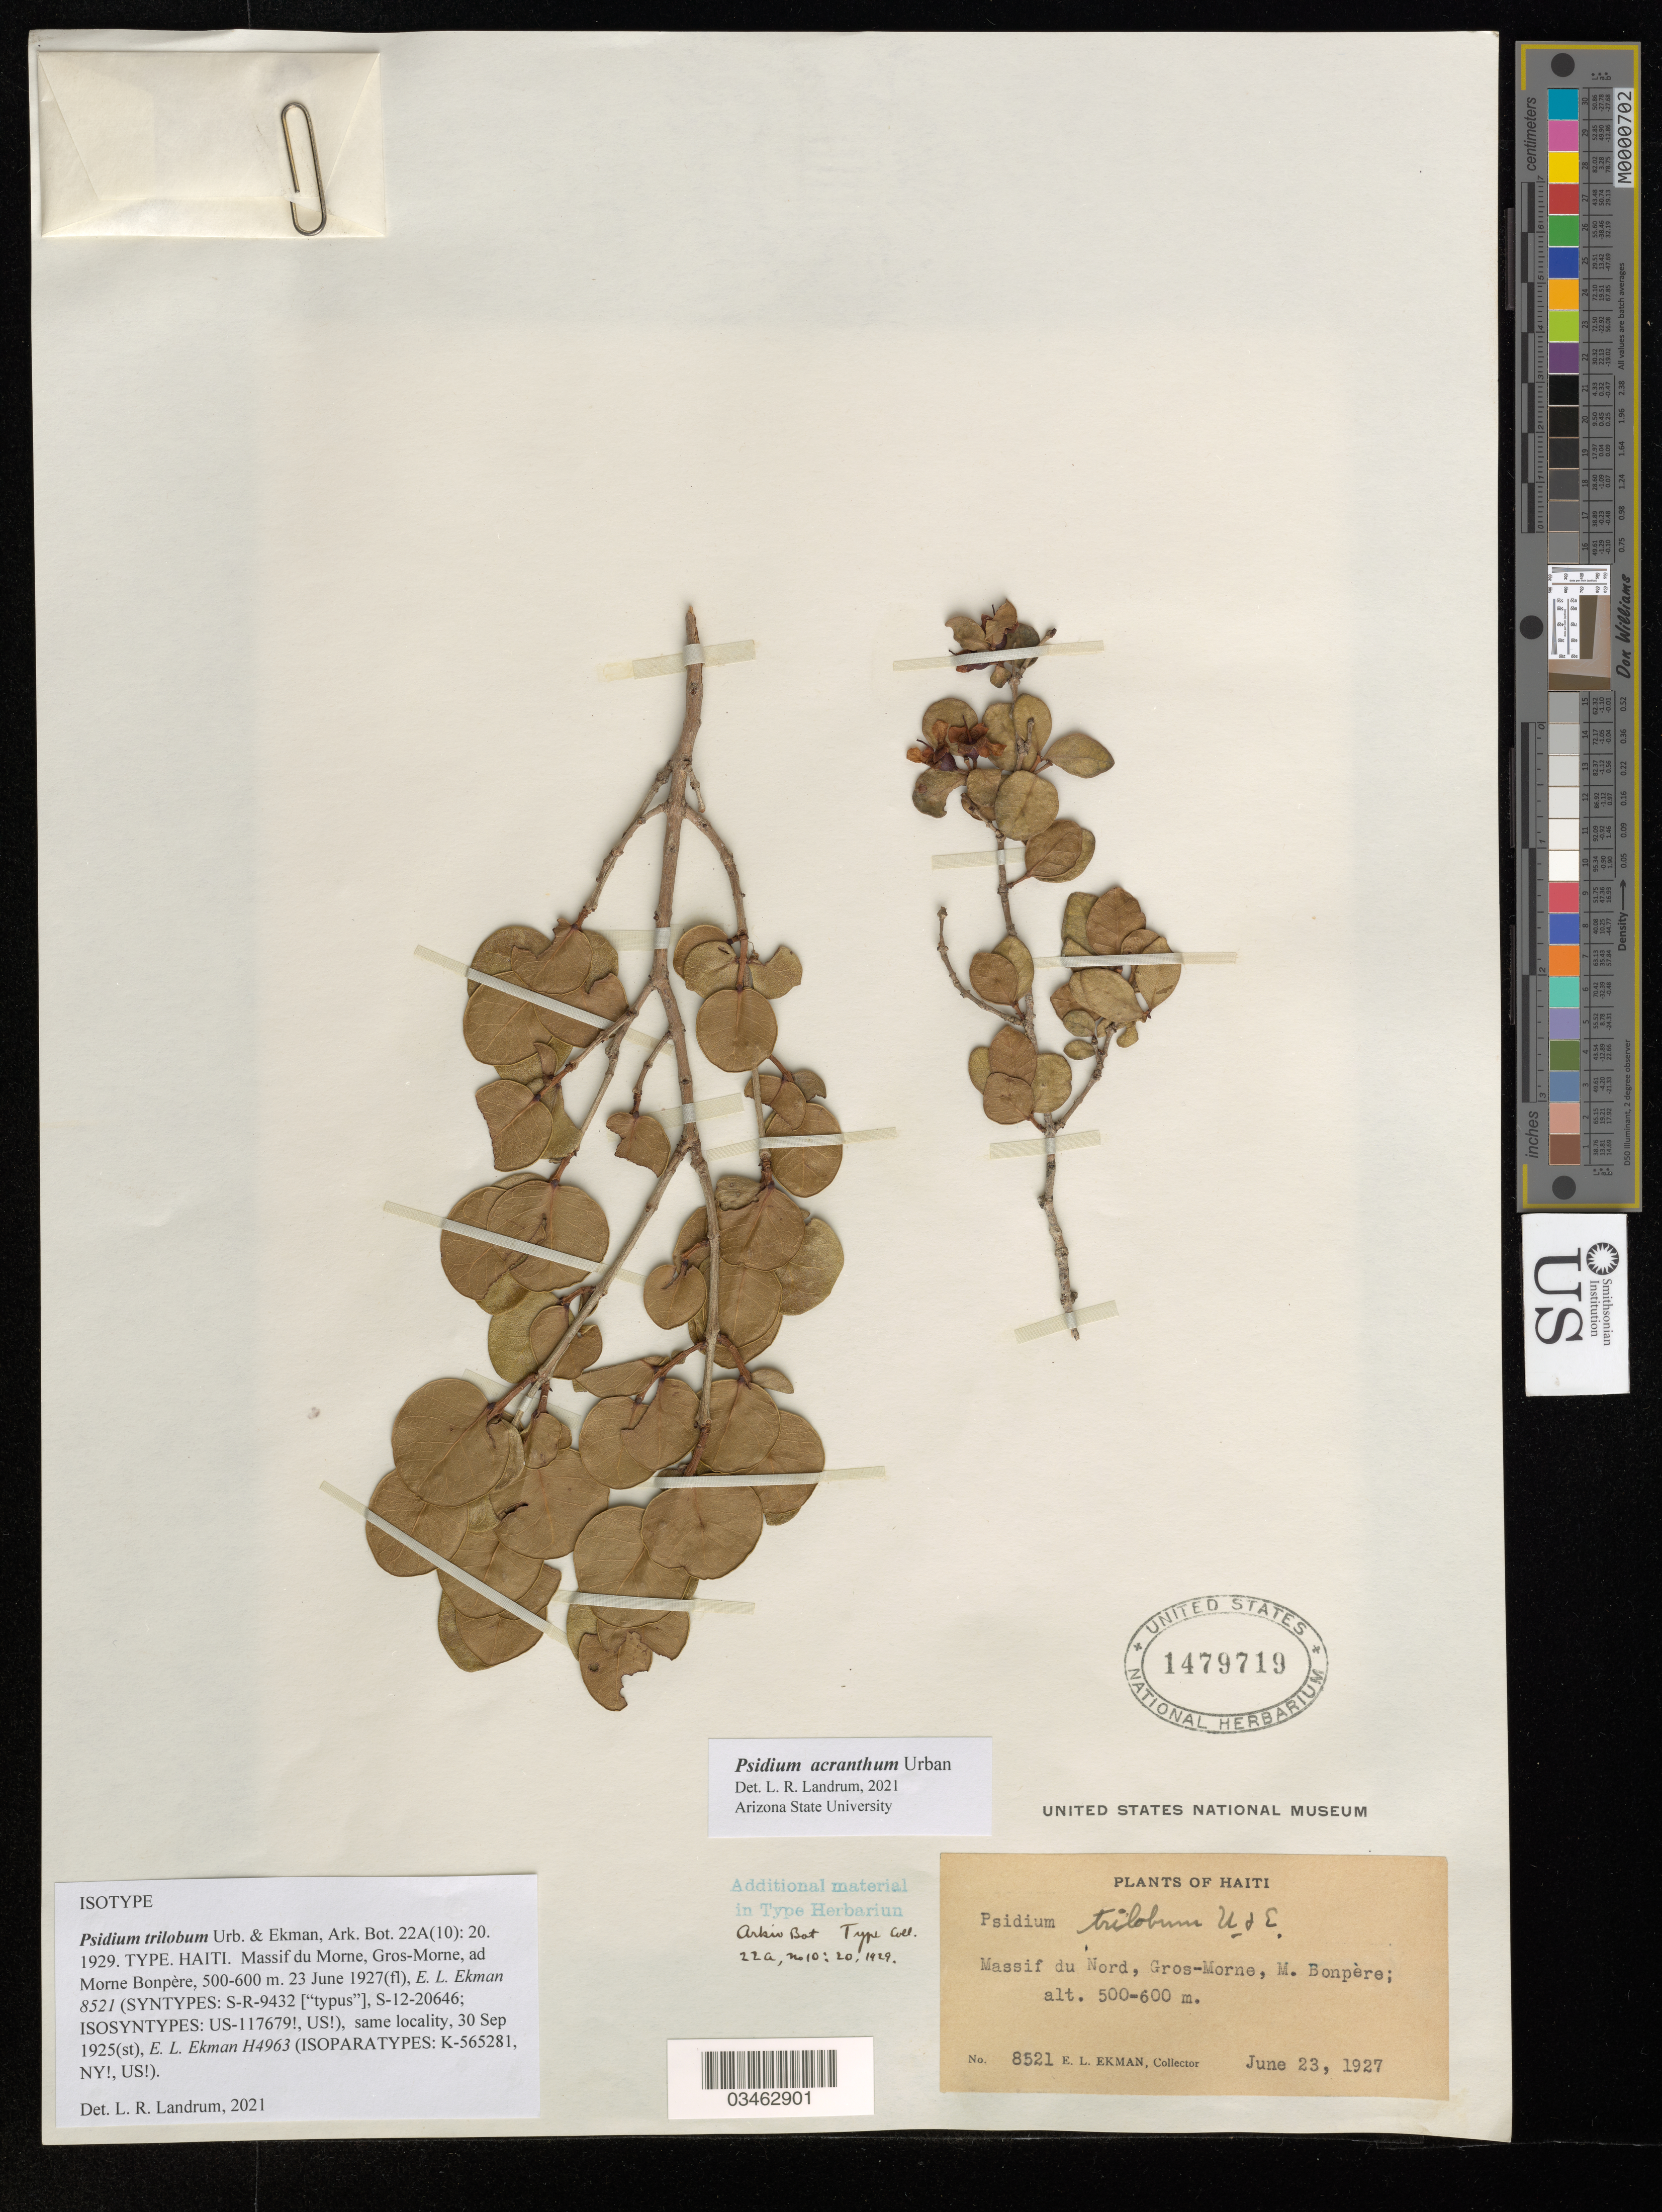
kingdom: Plantae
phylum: Tracheophyta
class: Magnoliopsida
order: Myrtales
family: Myrtaceae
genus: Psidium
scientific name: Psidium trilobum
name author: Urb. & Ekman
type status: Isotype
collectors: E. L. Ekman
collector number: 8521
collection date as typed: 23 Jun 1927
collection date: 1927-06-23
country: Haiti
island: Hispaniola Island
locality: Massif du Nord, Gros-Morne, M. Bonpère.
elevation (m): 500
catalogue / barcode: US 1479719